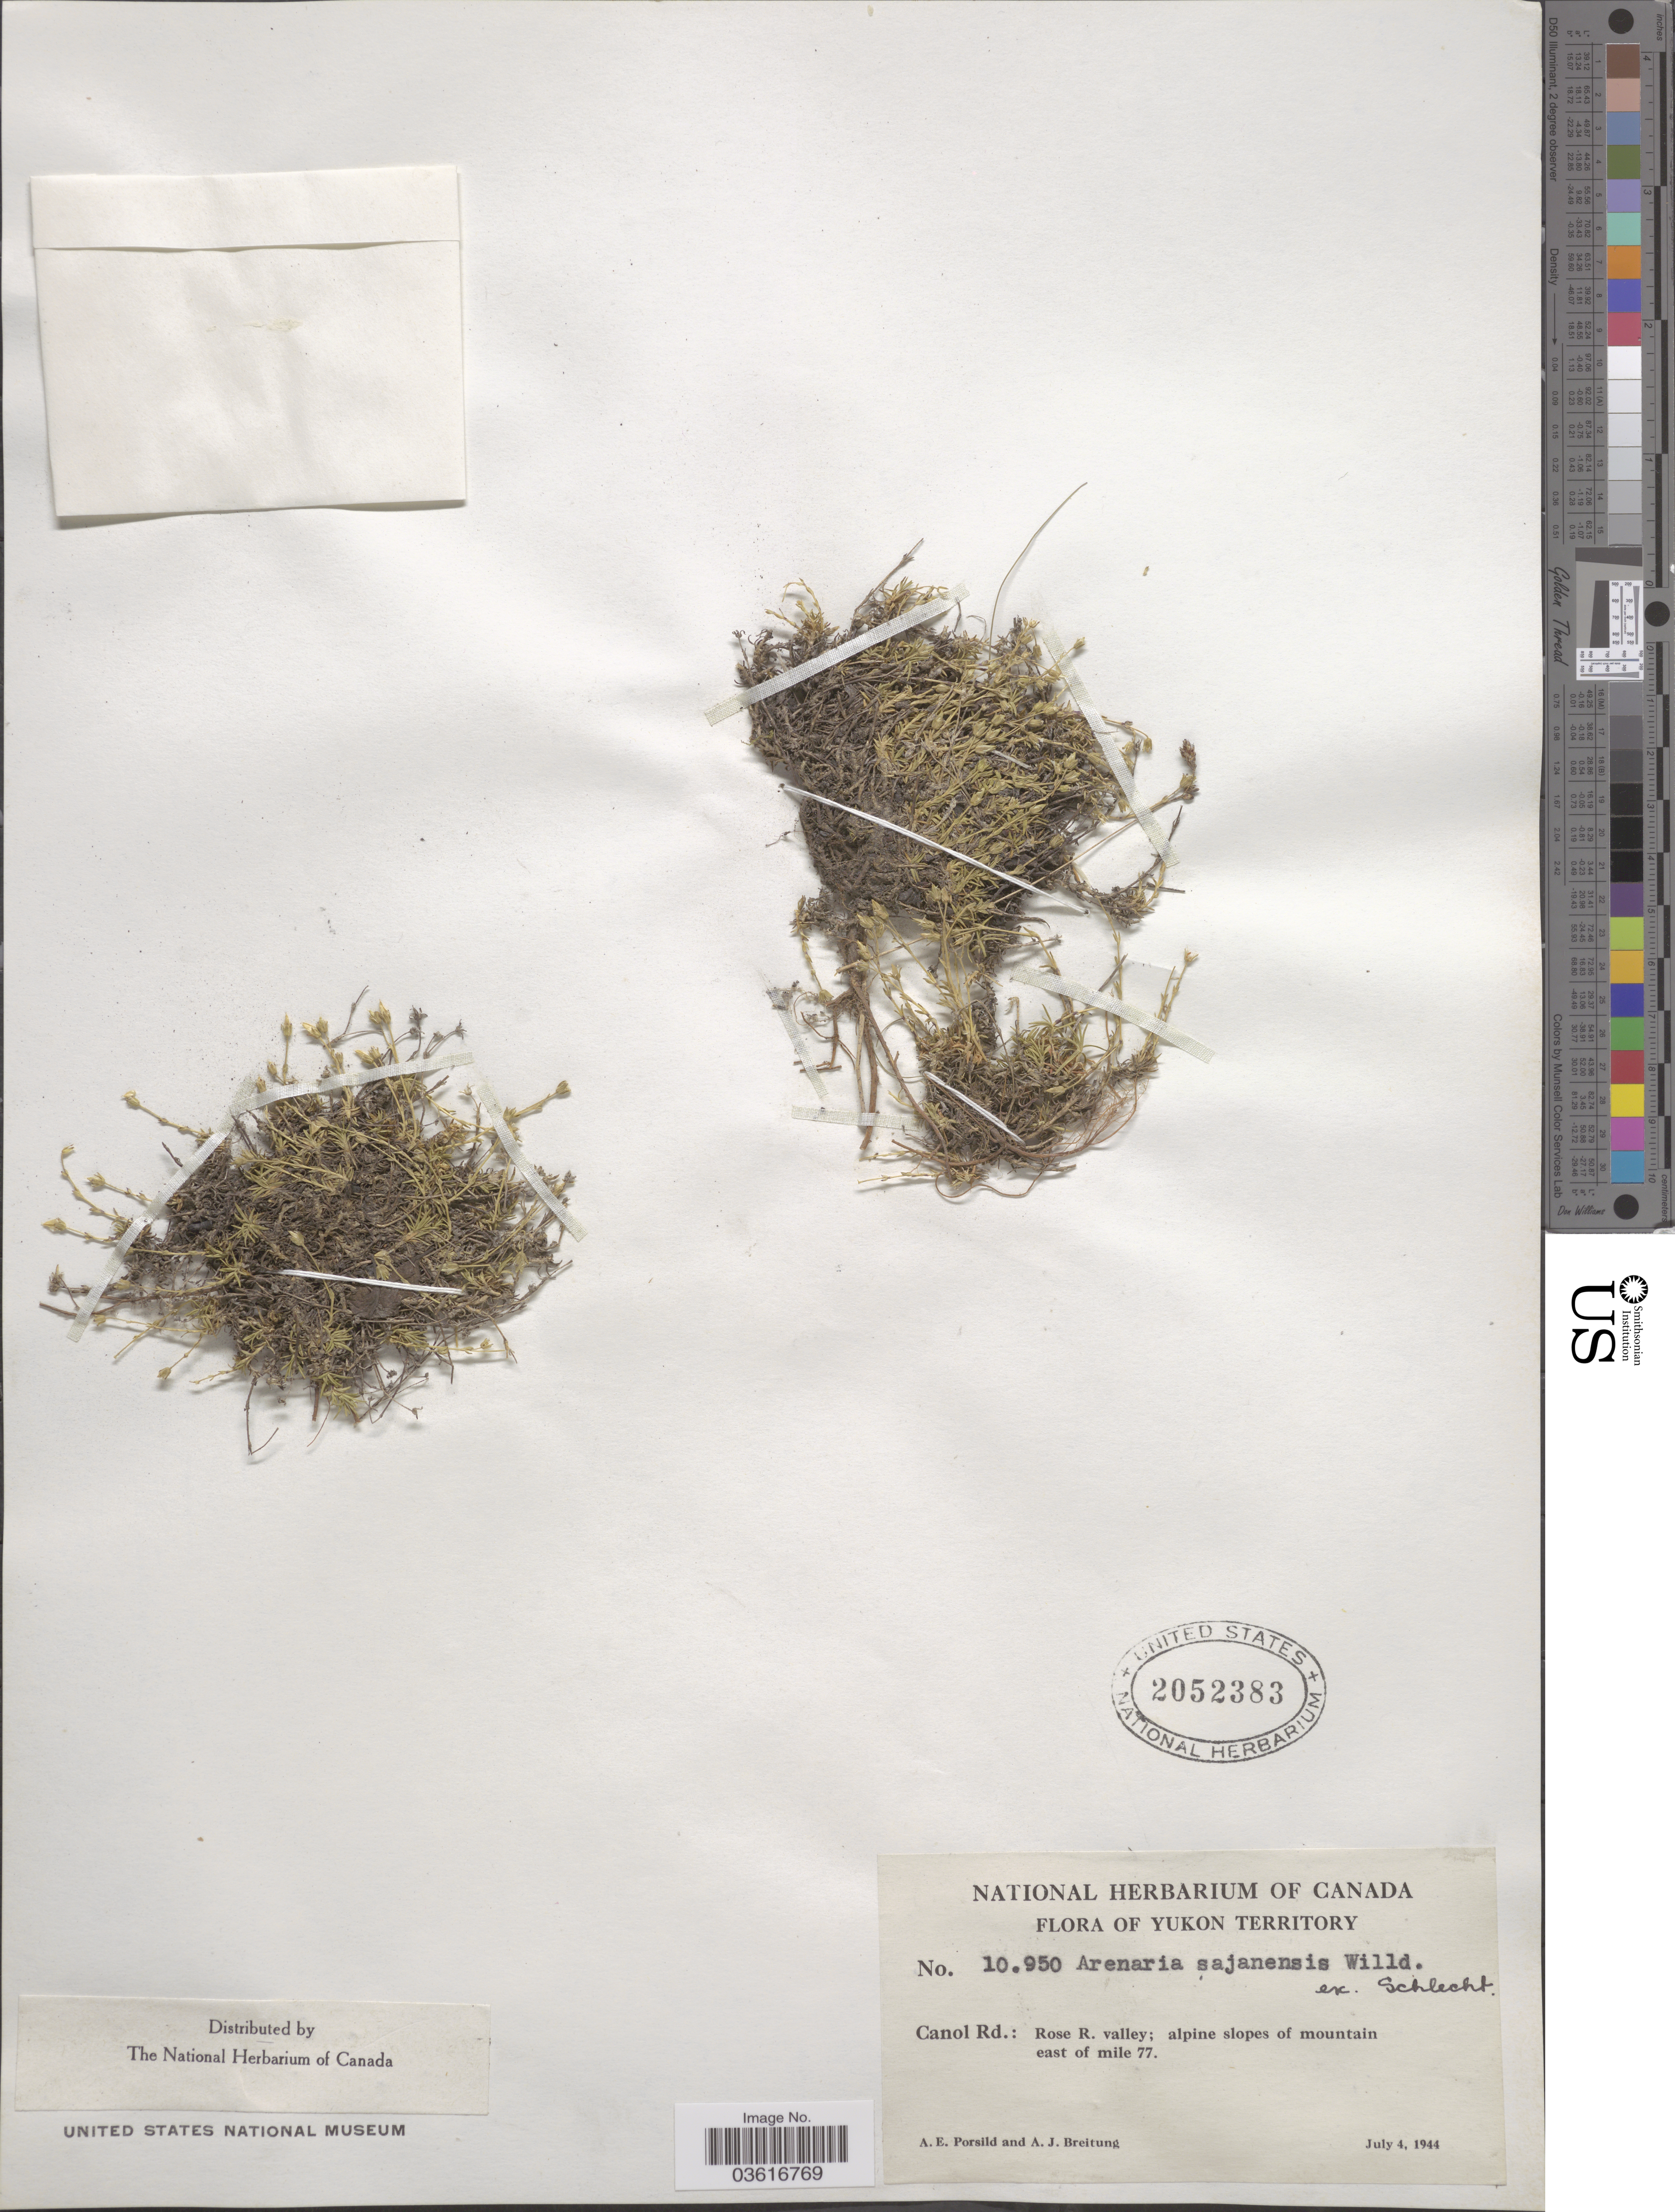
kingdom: Plantae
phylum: Tracheophyta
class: Magnoliopsida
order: Caryophyllales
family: Caryophyllaceae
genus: Cherleria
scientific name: Cherleria biflora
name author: (L.) A.J. Moore & Dillenb.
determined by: Strong, M. T., (US), Smithsonian Institution - National Museum of Natural History (UNITED STATES)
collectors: A. E. Porsild & A. Breitung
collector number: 10950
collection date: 1944-07-04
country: Canada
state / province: Yukon Territory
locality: Canol Rd.: Rose R. valley; alpine slopes of mountain east of mile 77.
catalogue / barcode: US 2052383